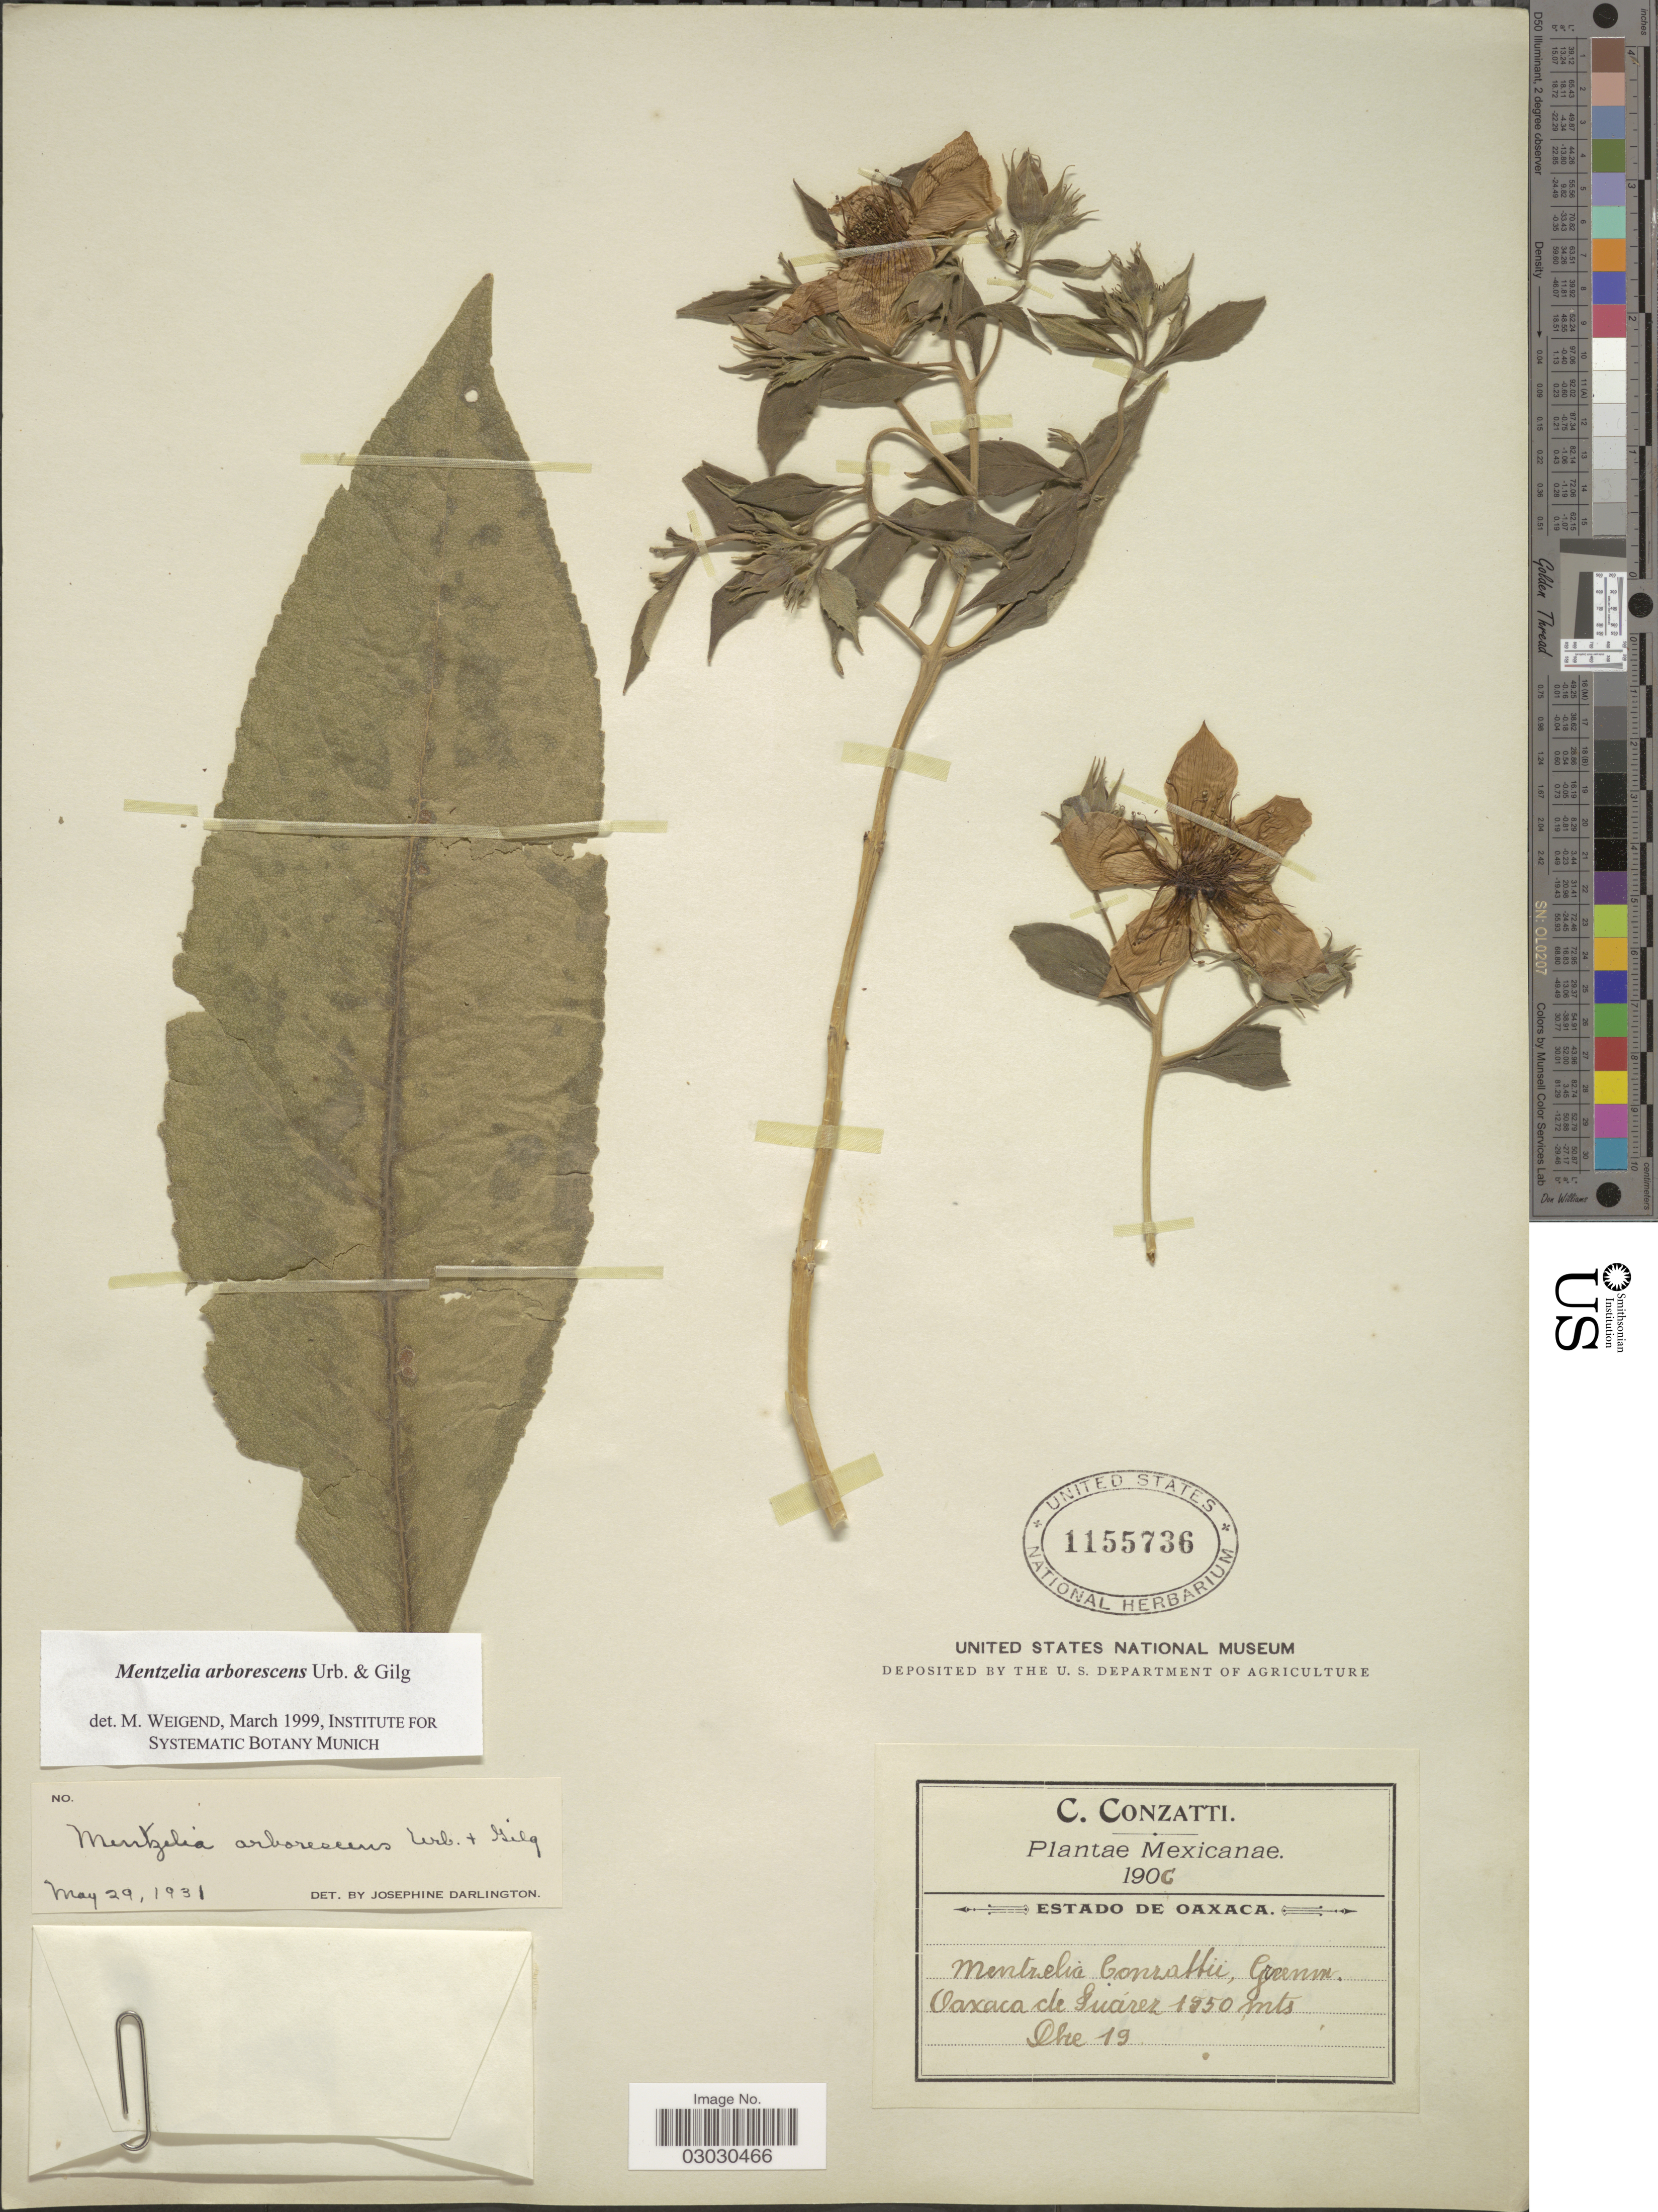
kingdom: Plantae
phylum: Tracheophyta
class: Magnoliopsida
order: Cornales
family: Loasaceae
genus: Mentzelia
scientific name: Mentzelia arborescens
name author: Urb. & Gilg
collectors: C. Conzatti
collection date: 1906-10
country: Mexico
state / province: Oaxaca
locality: Oaxaca de Suárez.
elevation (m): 1550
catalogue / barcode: US 1155736